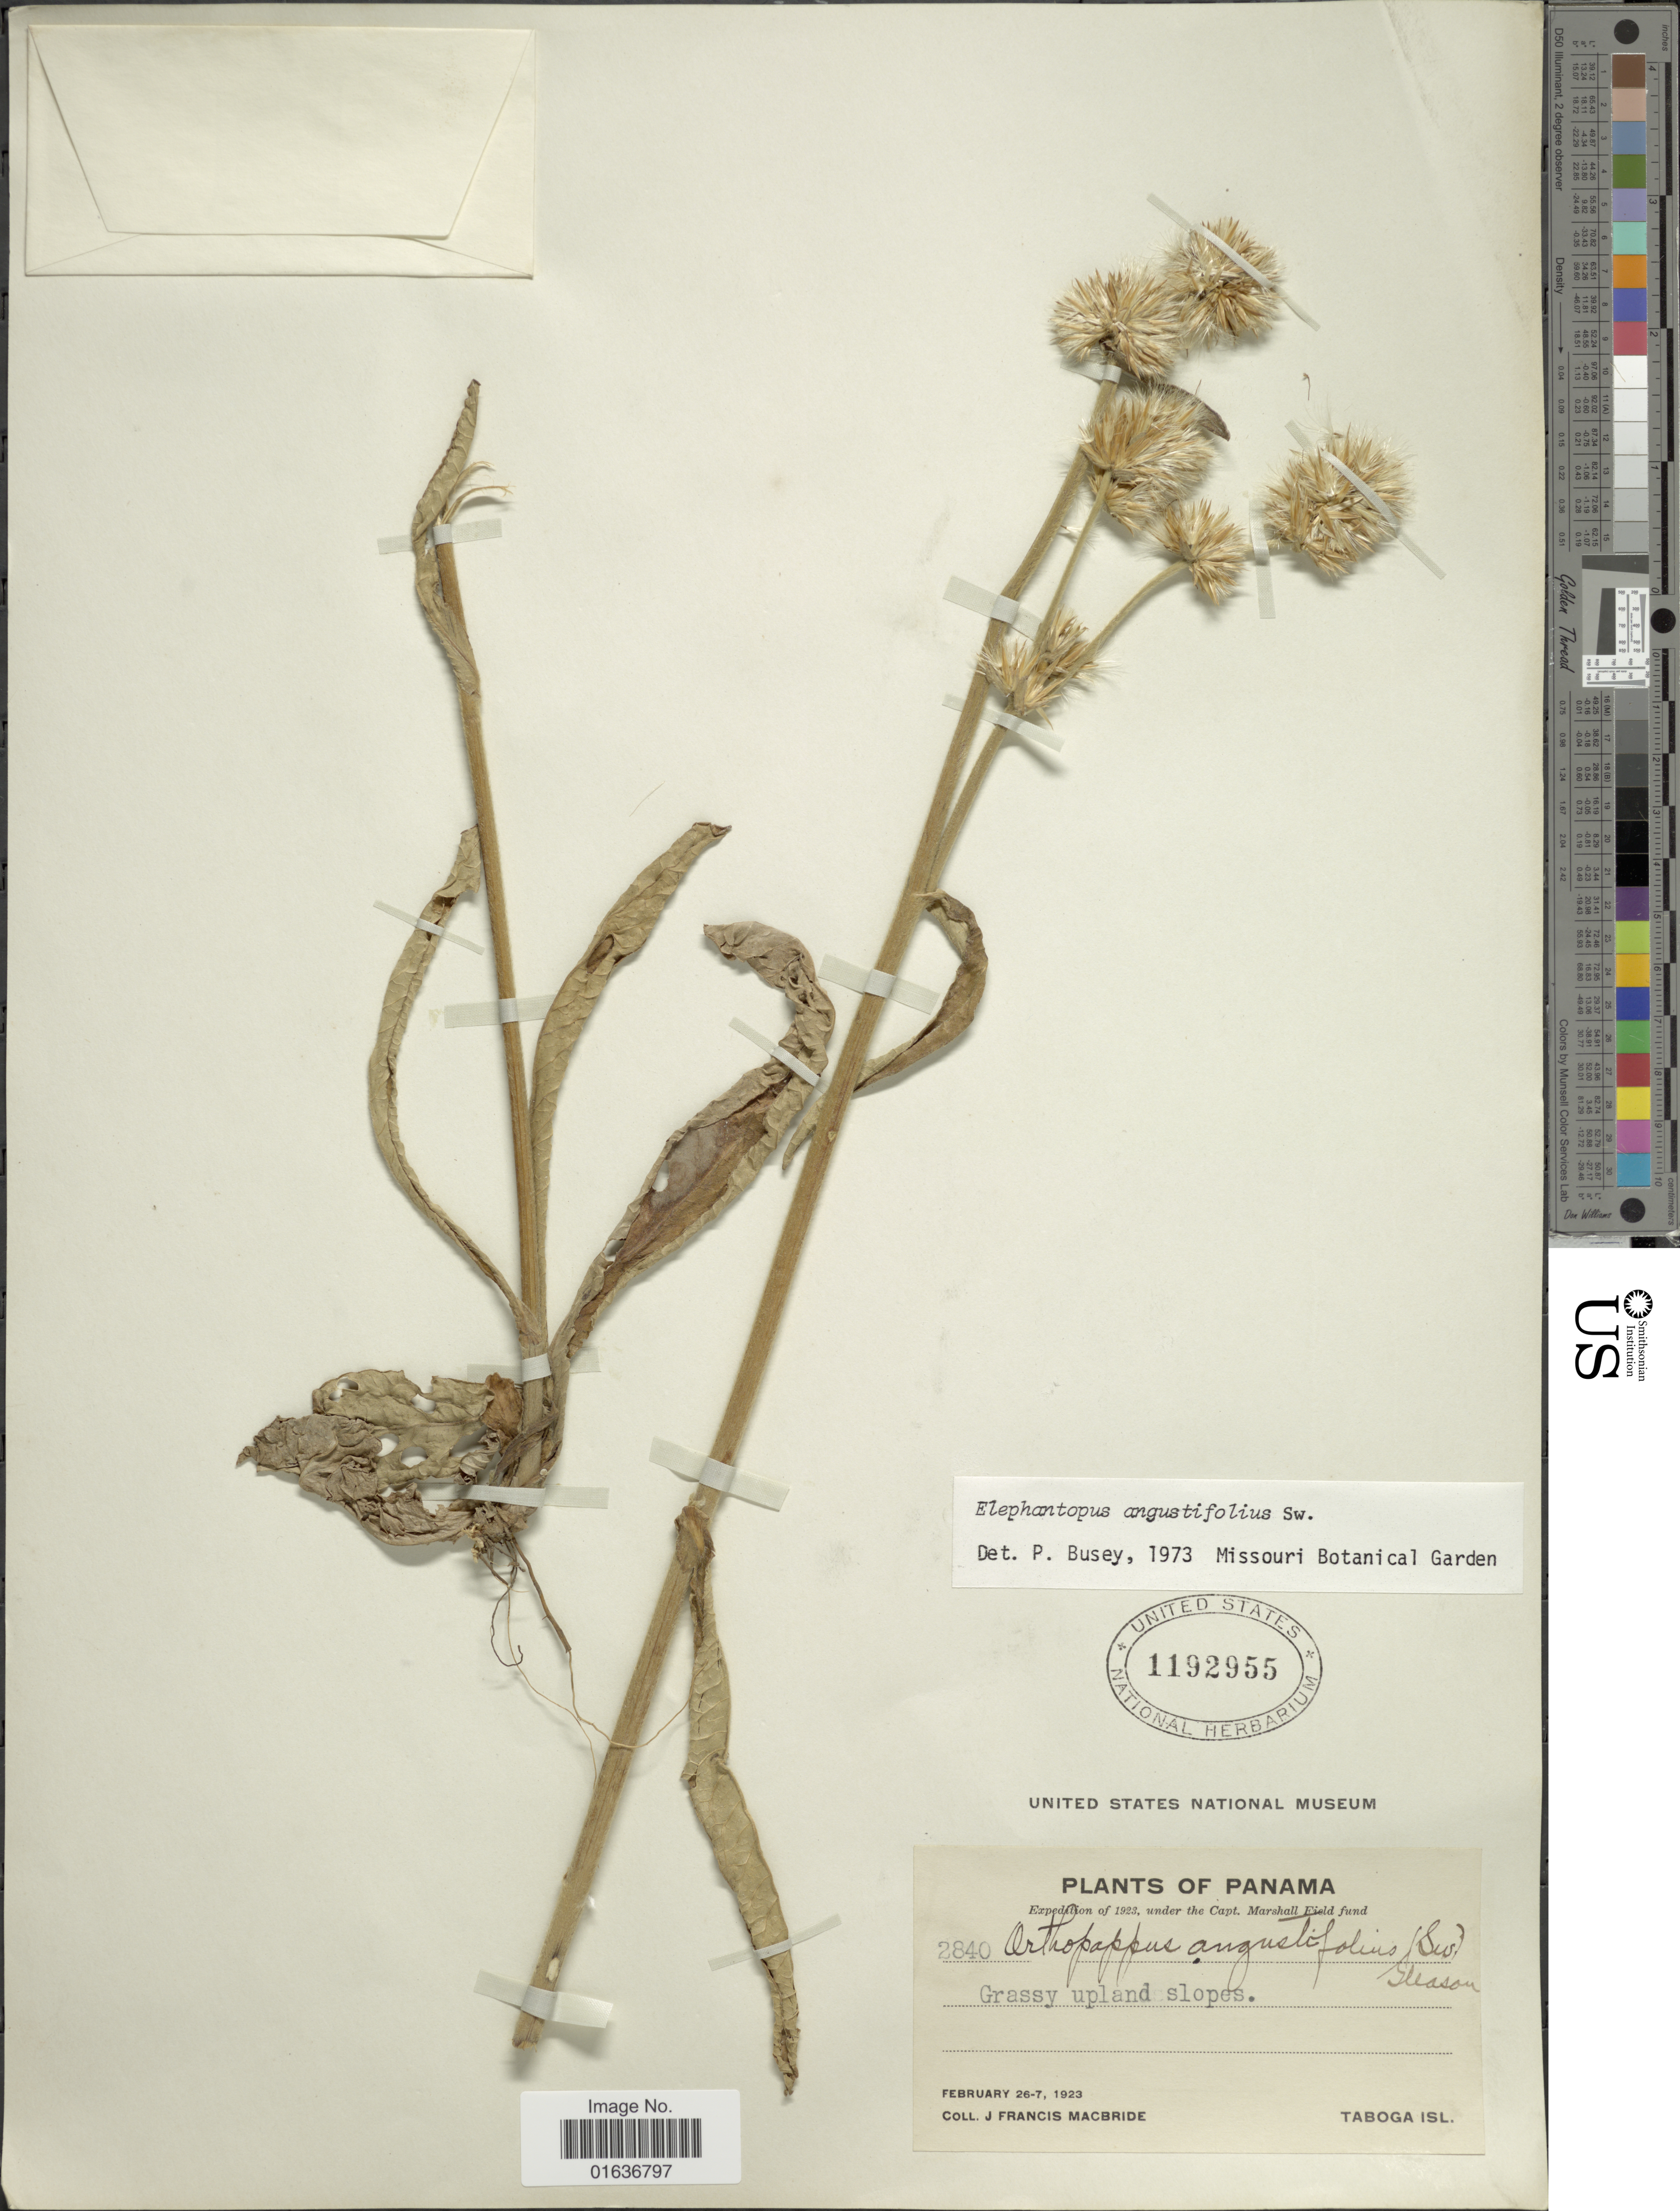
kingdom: Plantae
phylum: Tracheophyta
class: Magnoliopsida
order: Asterales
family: Asteraceae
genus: Elephantopus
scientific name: Elephantopus angustifolius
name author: Sw.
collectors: J. F. Macbride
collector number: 2840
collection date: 1923-02-26/1923-02-27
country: Panama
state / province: Panamá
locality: Taboga Isl.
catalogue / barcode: US 1192955